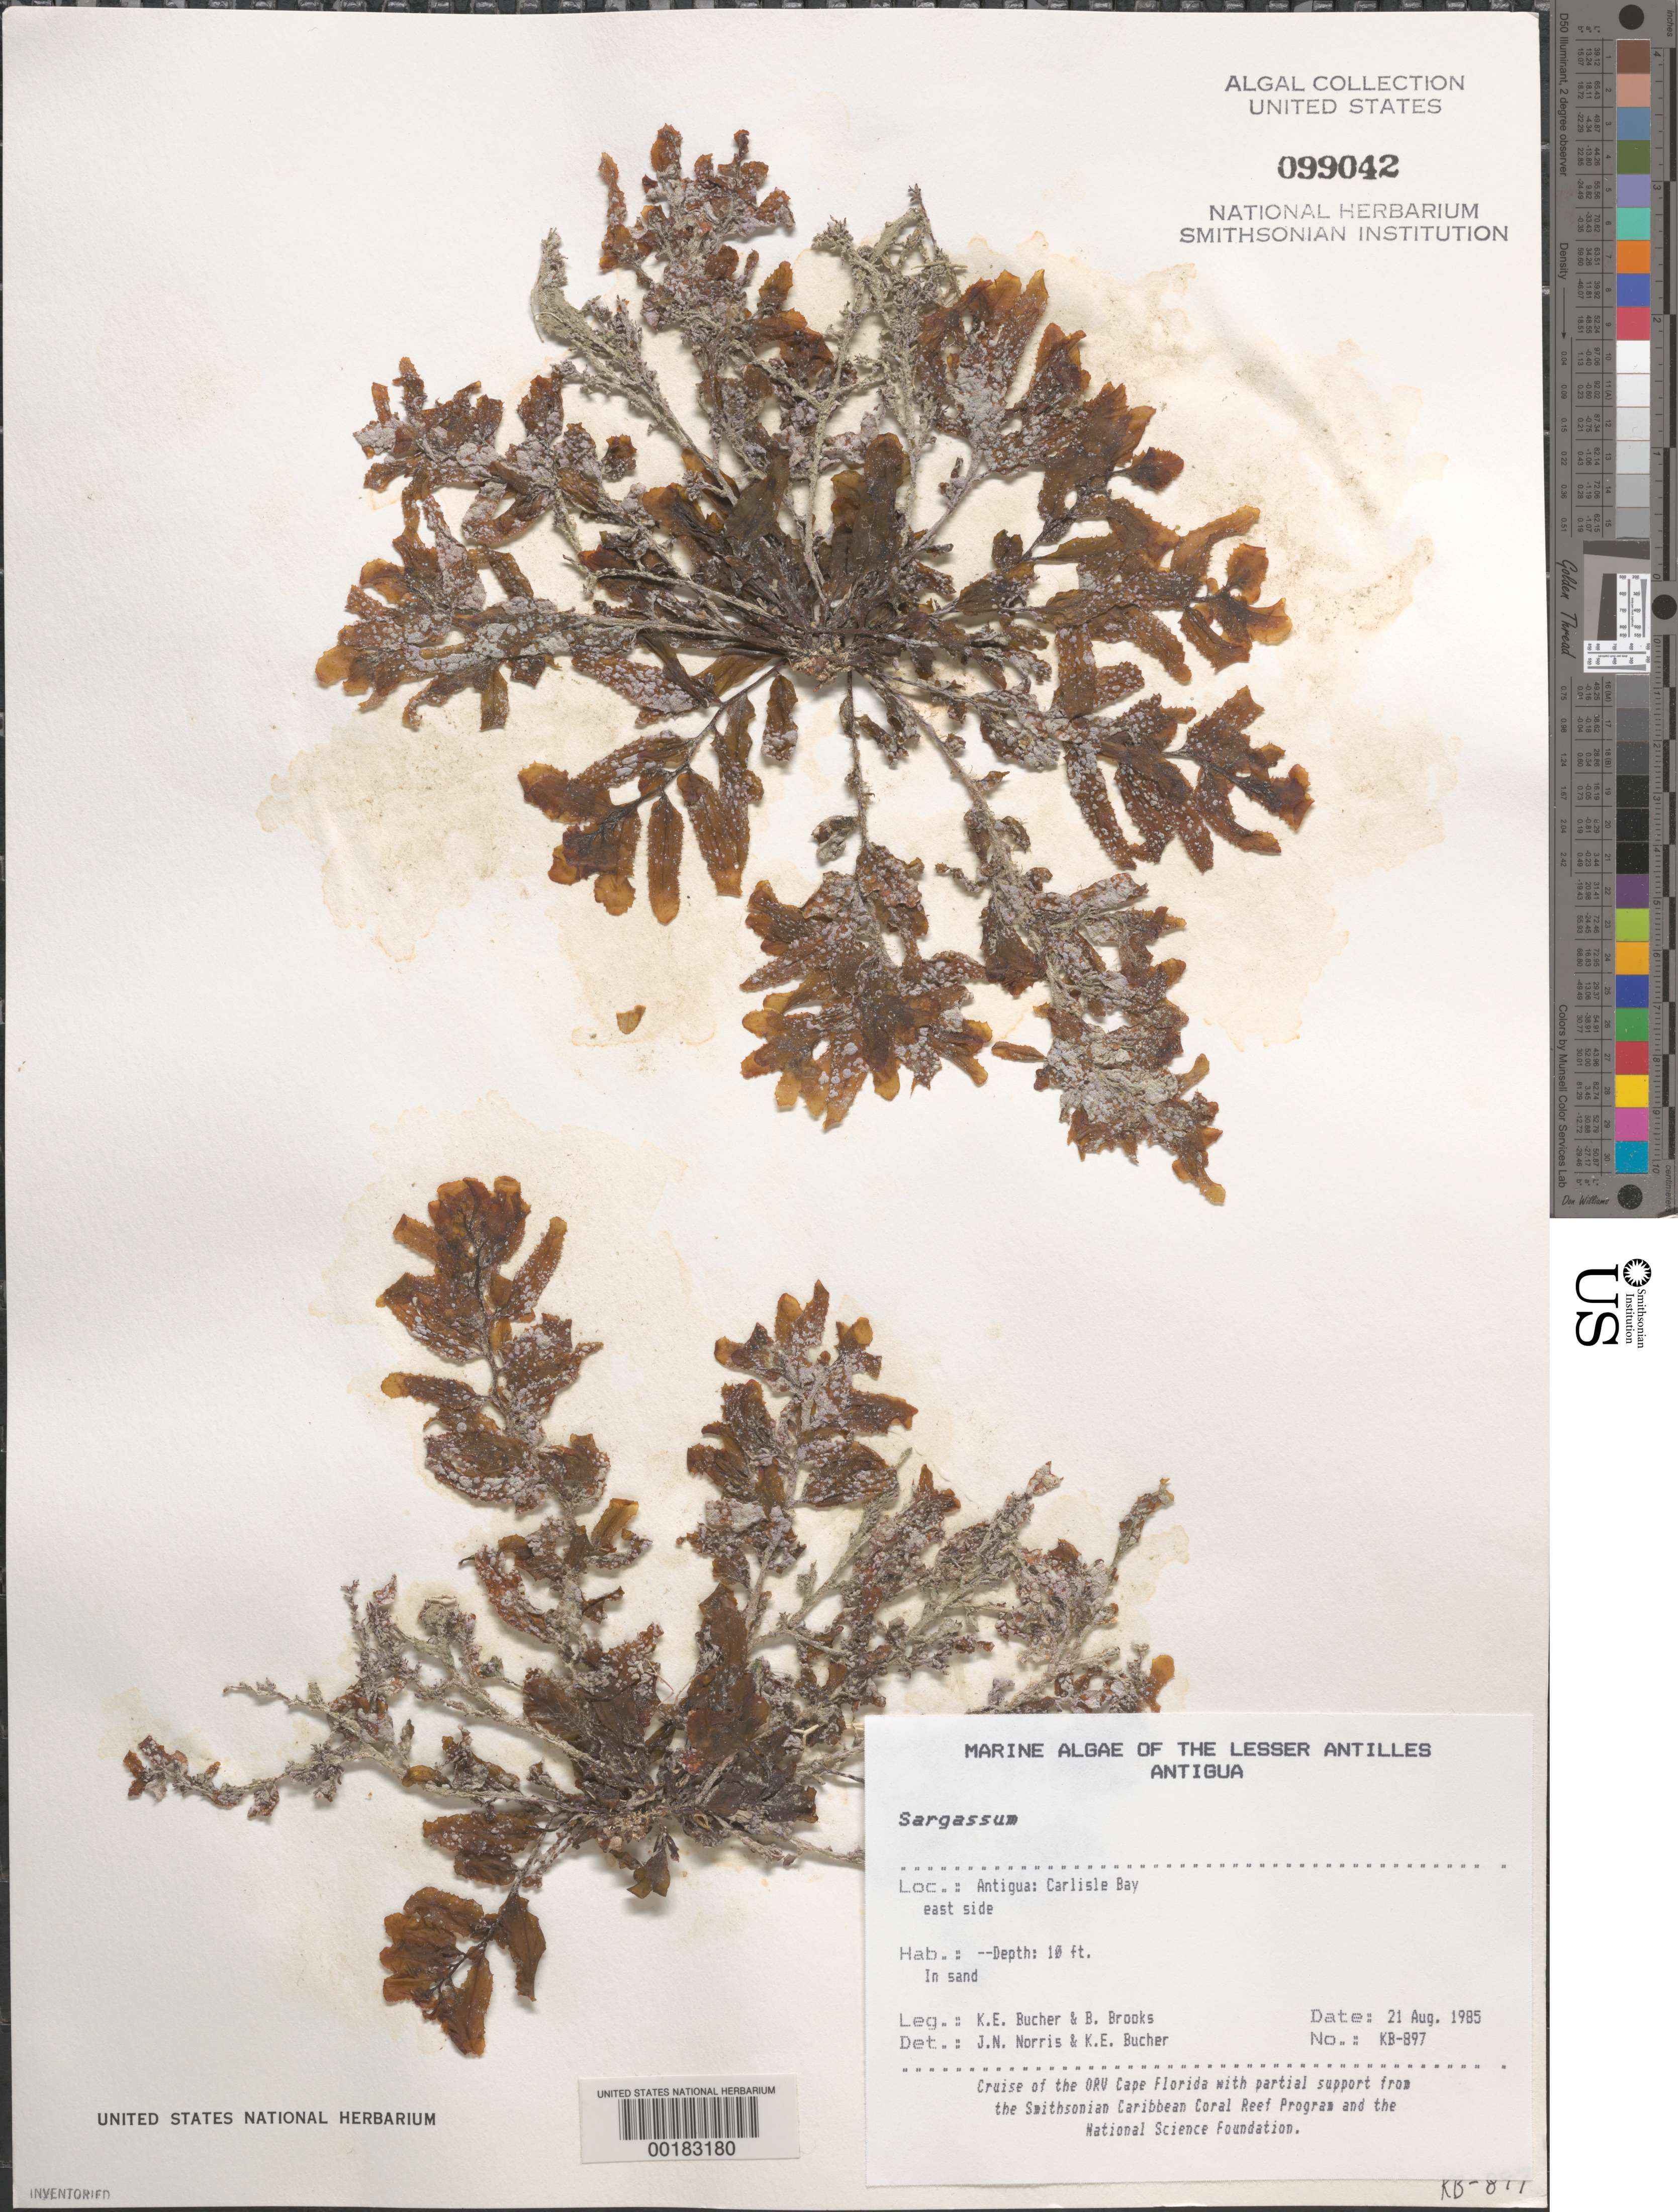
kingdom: Chromista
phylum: Ochrophyta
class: Phaeophyceae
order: Fucales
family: Sargassaceae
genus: Sargassum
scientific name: Sargassum sp.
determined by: Norris, J. N.; Bucher, K. E.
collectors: K. E. Bucher & B. Brooks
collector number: KB-897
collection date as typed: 21 Aug 1985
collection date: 1985-08-21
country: Antigua and Barbuda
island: Antigua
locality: Carlisle Bay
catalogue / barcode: US 99042